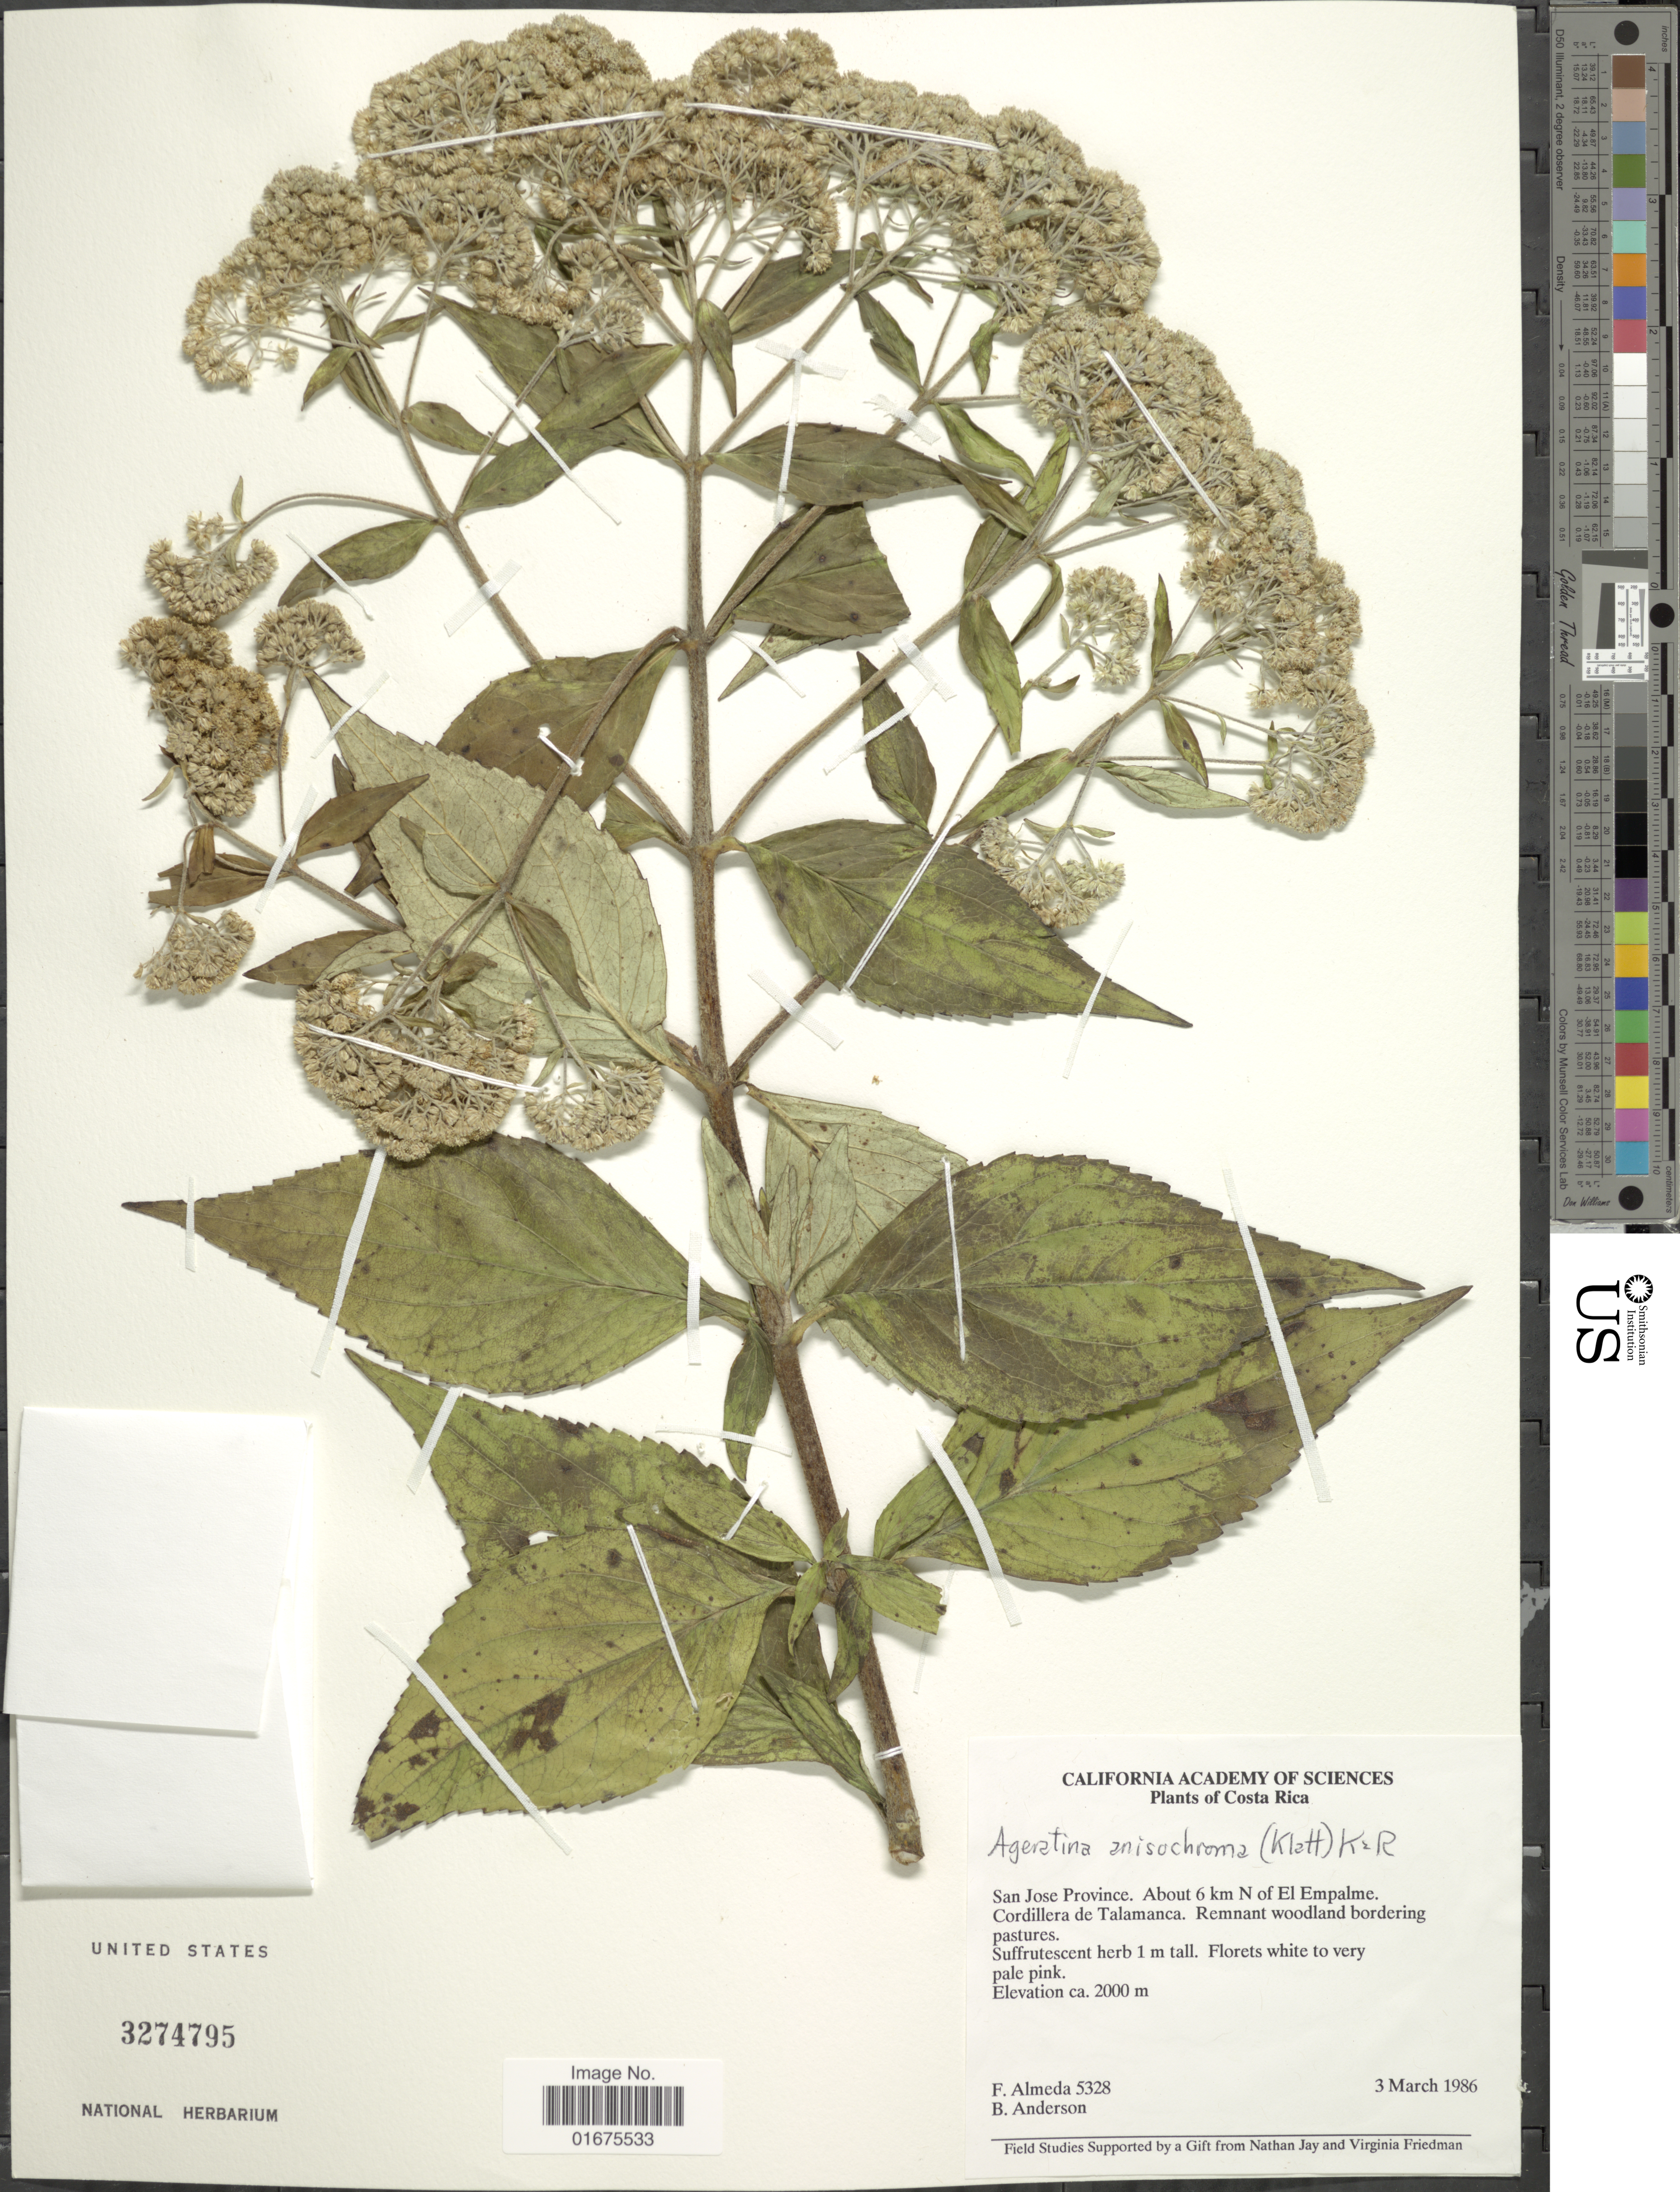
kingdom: Plantae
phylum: Tracheophyta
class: Magnoliopsida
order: Asterales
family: Asteraceae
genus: Ageratina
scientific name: Ageratina anisochroma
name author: (Klatt) R.M. King & H. Rob.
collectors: F. Almeda & B. Anderson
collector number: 5328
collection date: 1986-03-03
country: Costa Rica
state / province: San José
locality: About 6 km N of El Empalme. Cordillera de Talamanca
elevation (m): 2000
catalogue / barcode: US 3274795